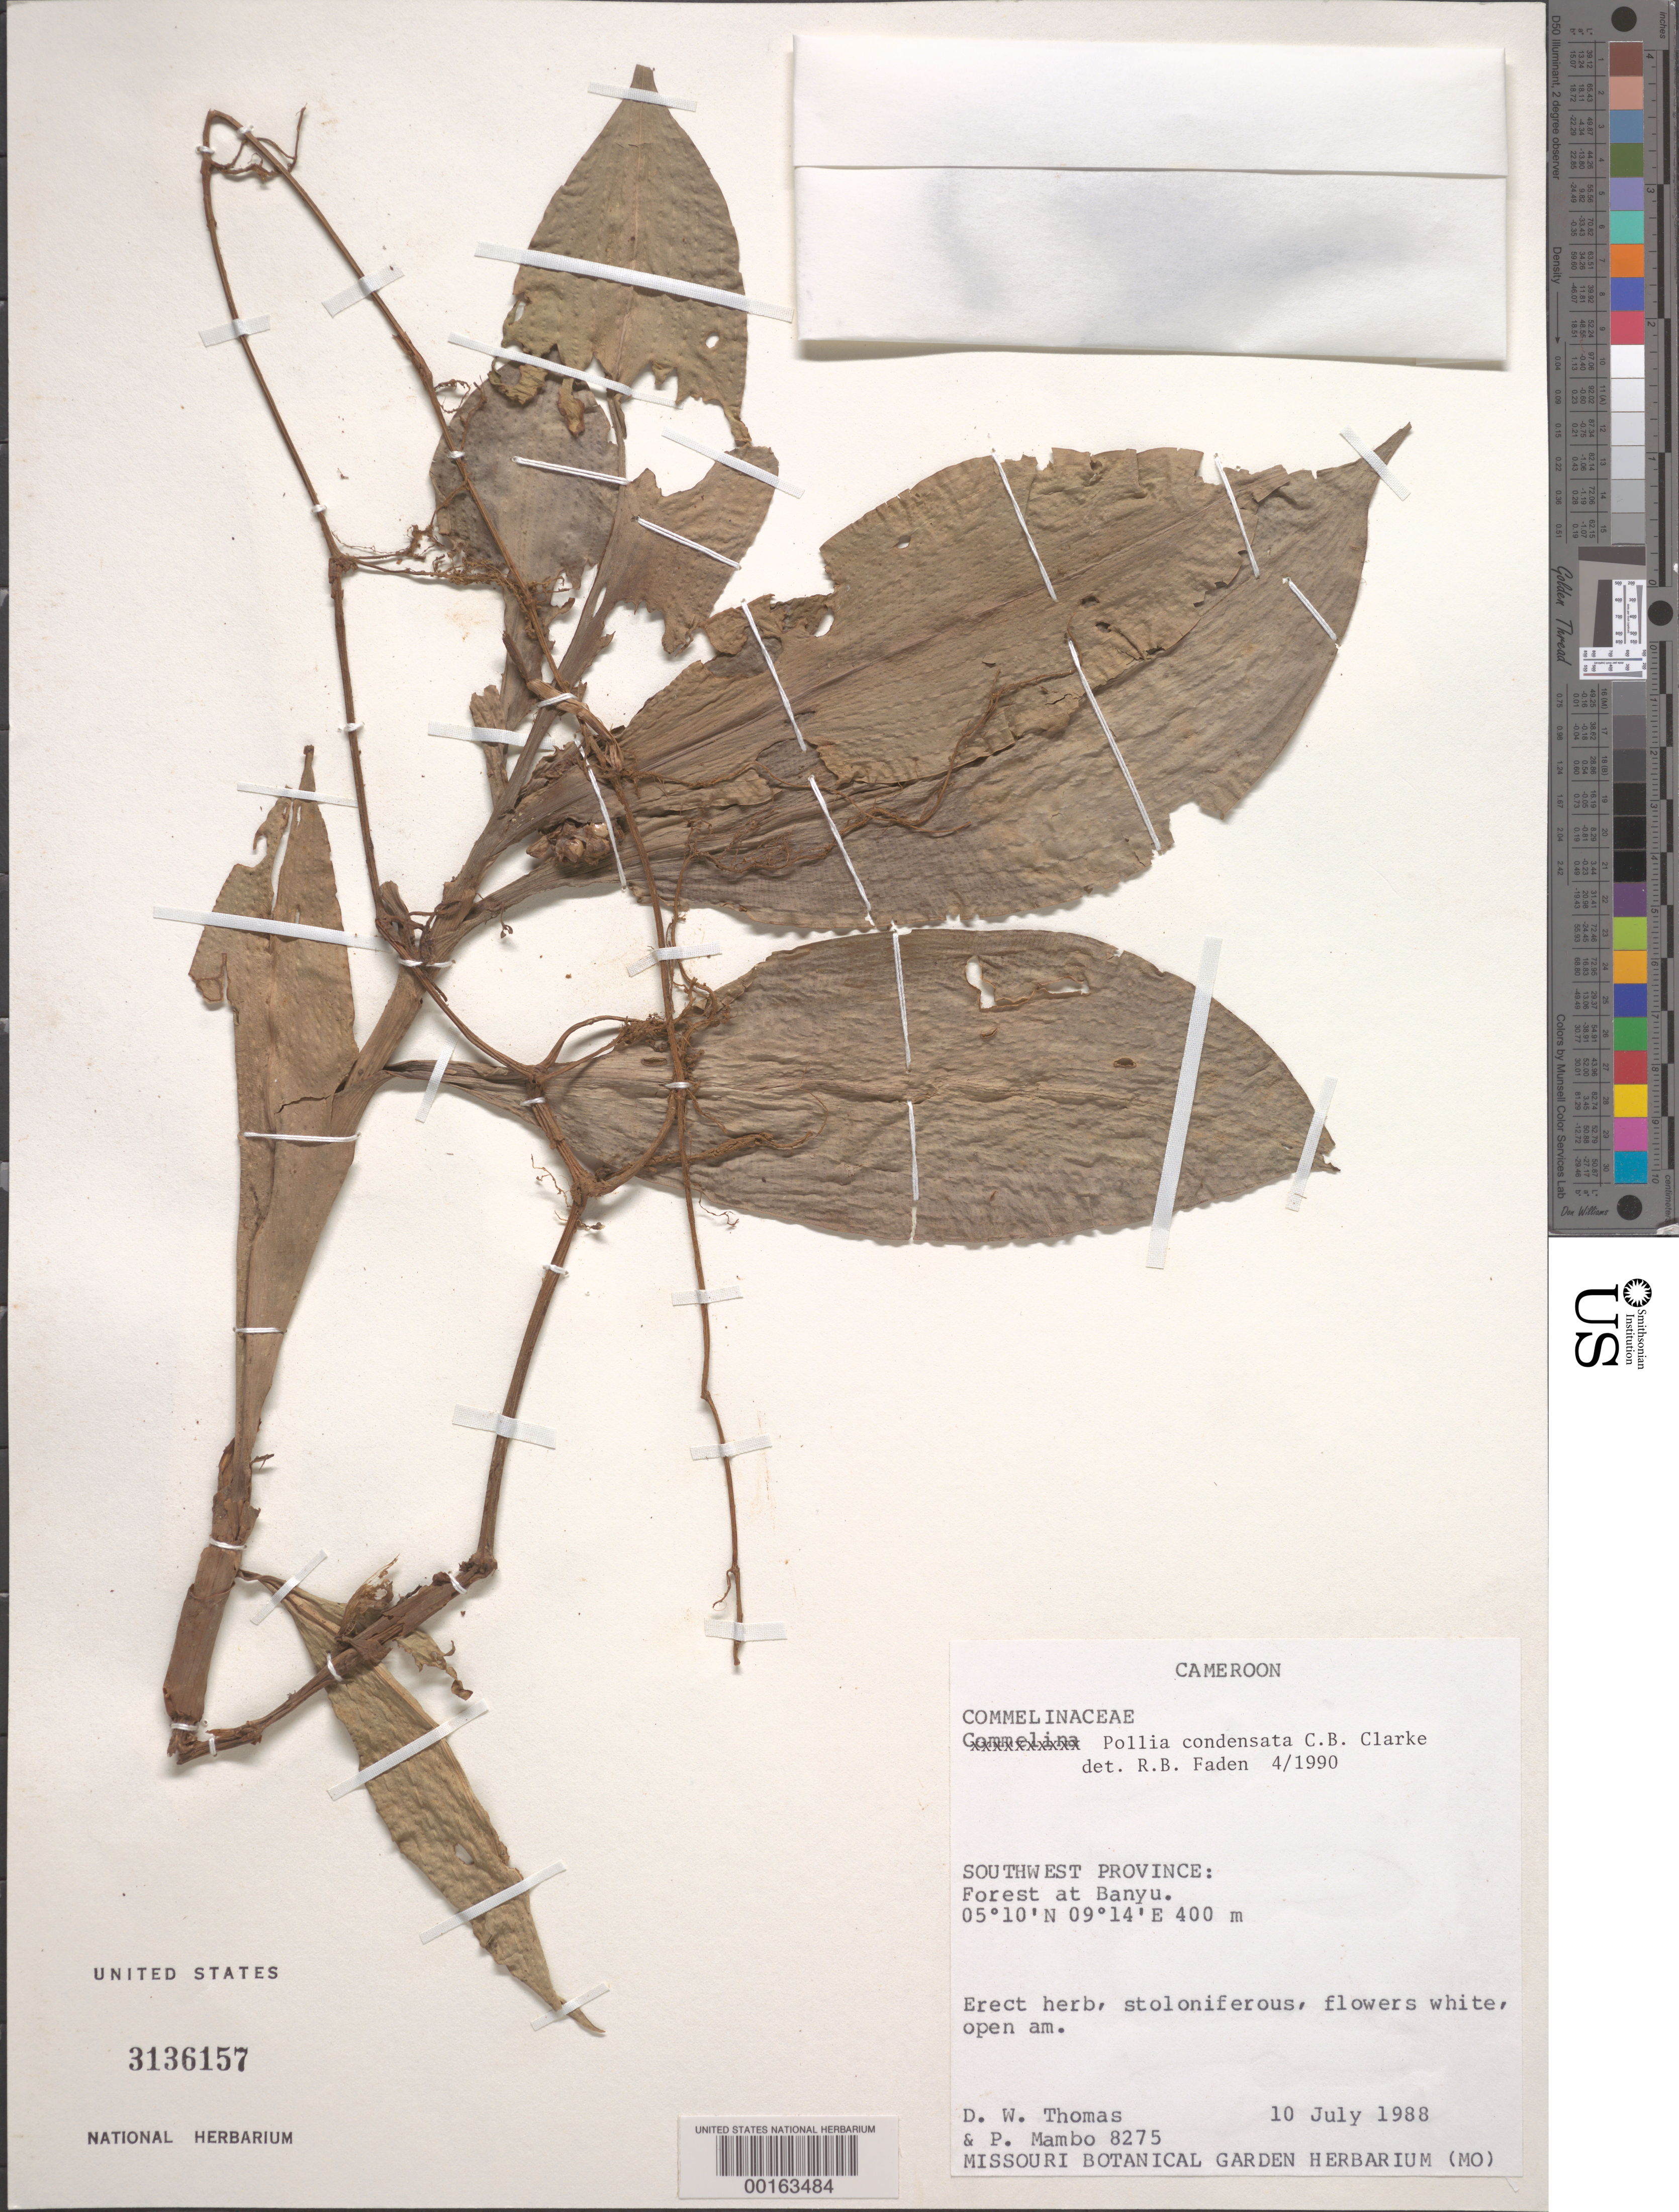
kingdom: Plantae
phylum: Tracheophyta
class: Liliopsida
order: Commelinales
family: Commelinaceae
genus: Pollia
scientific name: Pollia condensata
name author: C.B. Clarke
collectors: D. W. Thomas & P. Mambo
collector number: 8275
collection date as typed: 10 Jul 1988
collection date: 1988-07-10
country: Cameroon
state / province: Sud-Ouest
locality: Forest at banyu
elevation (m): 400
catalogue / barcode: US 3136157